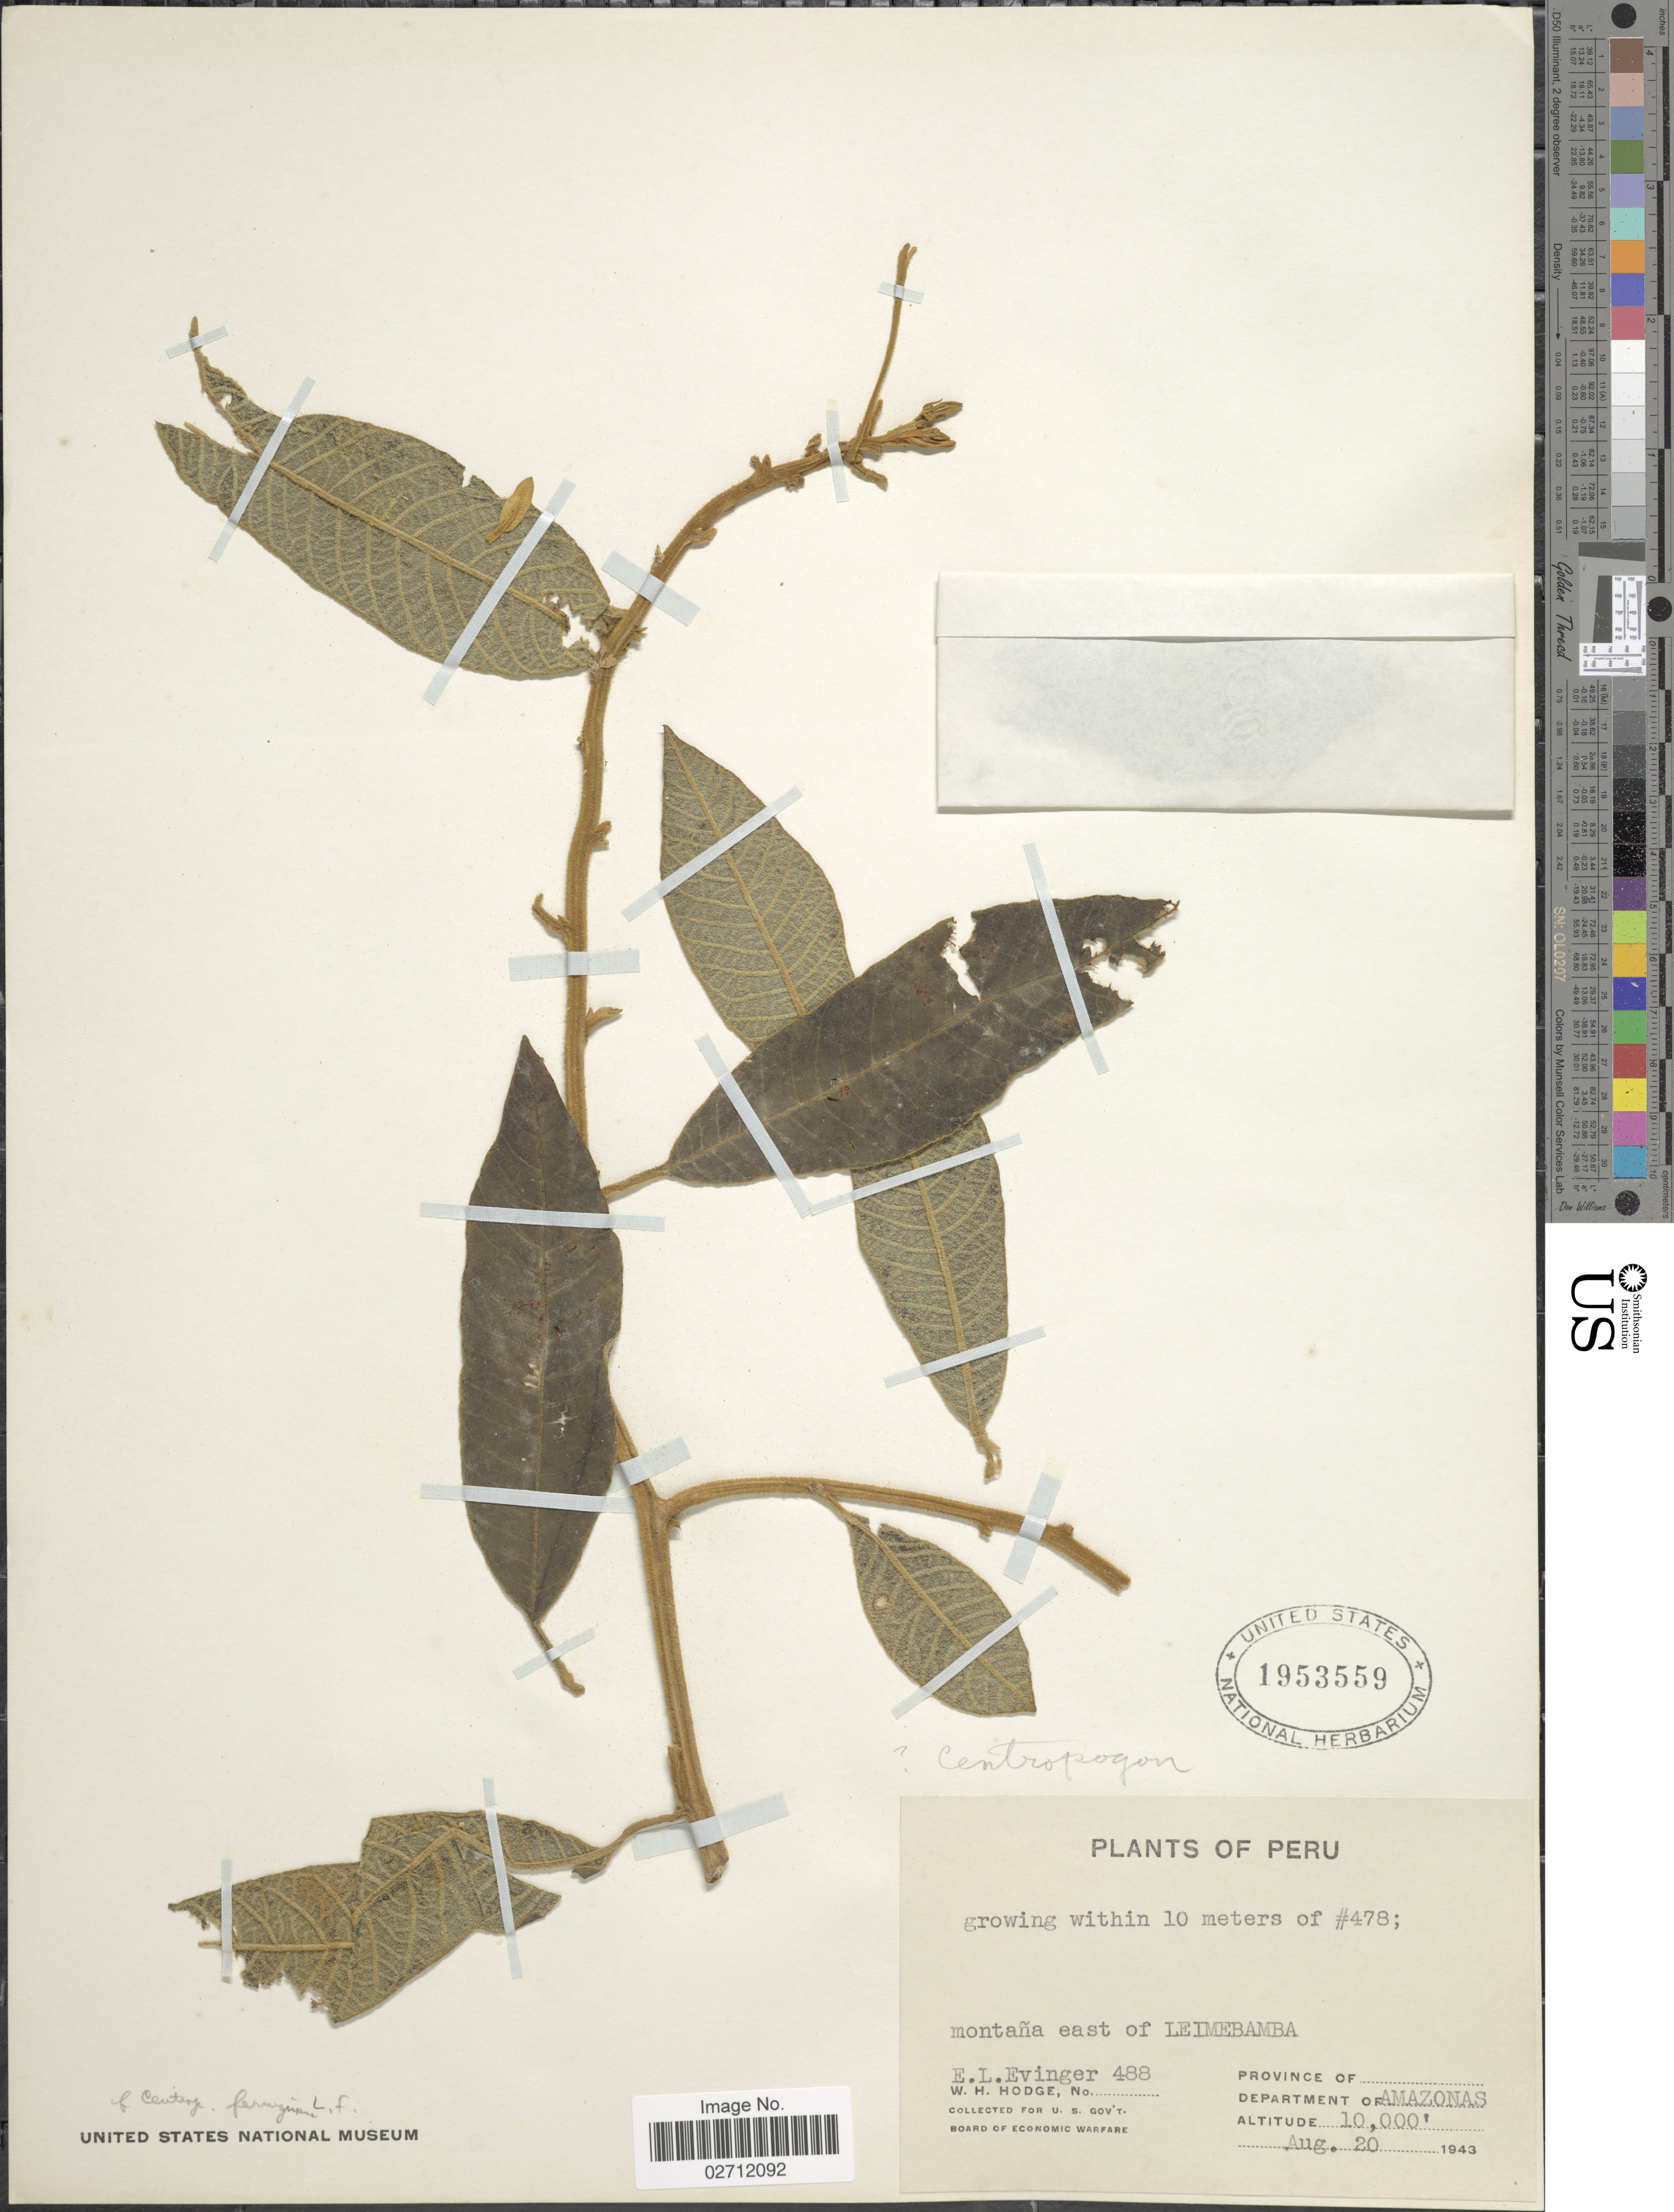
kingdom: Plantae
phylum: Tracheophyta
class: Magnoliopsida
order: Asterales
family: Campanulaceae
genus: Centropogon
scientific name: Centropogon ferrugineus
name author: (L. f.) Gleason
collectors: E. Evinger & W. Hodge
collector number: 488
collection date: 1943-08-20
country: Peru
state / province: Amazonas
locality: Montana east of Leimbamba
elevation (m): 3048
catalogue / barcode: US 1953559